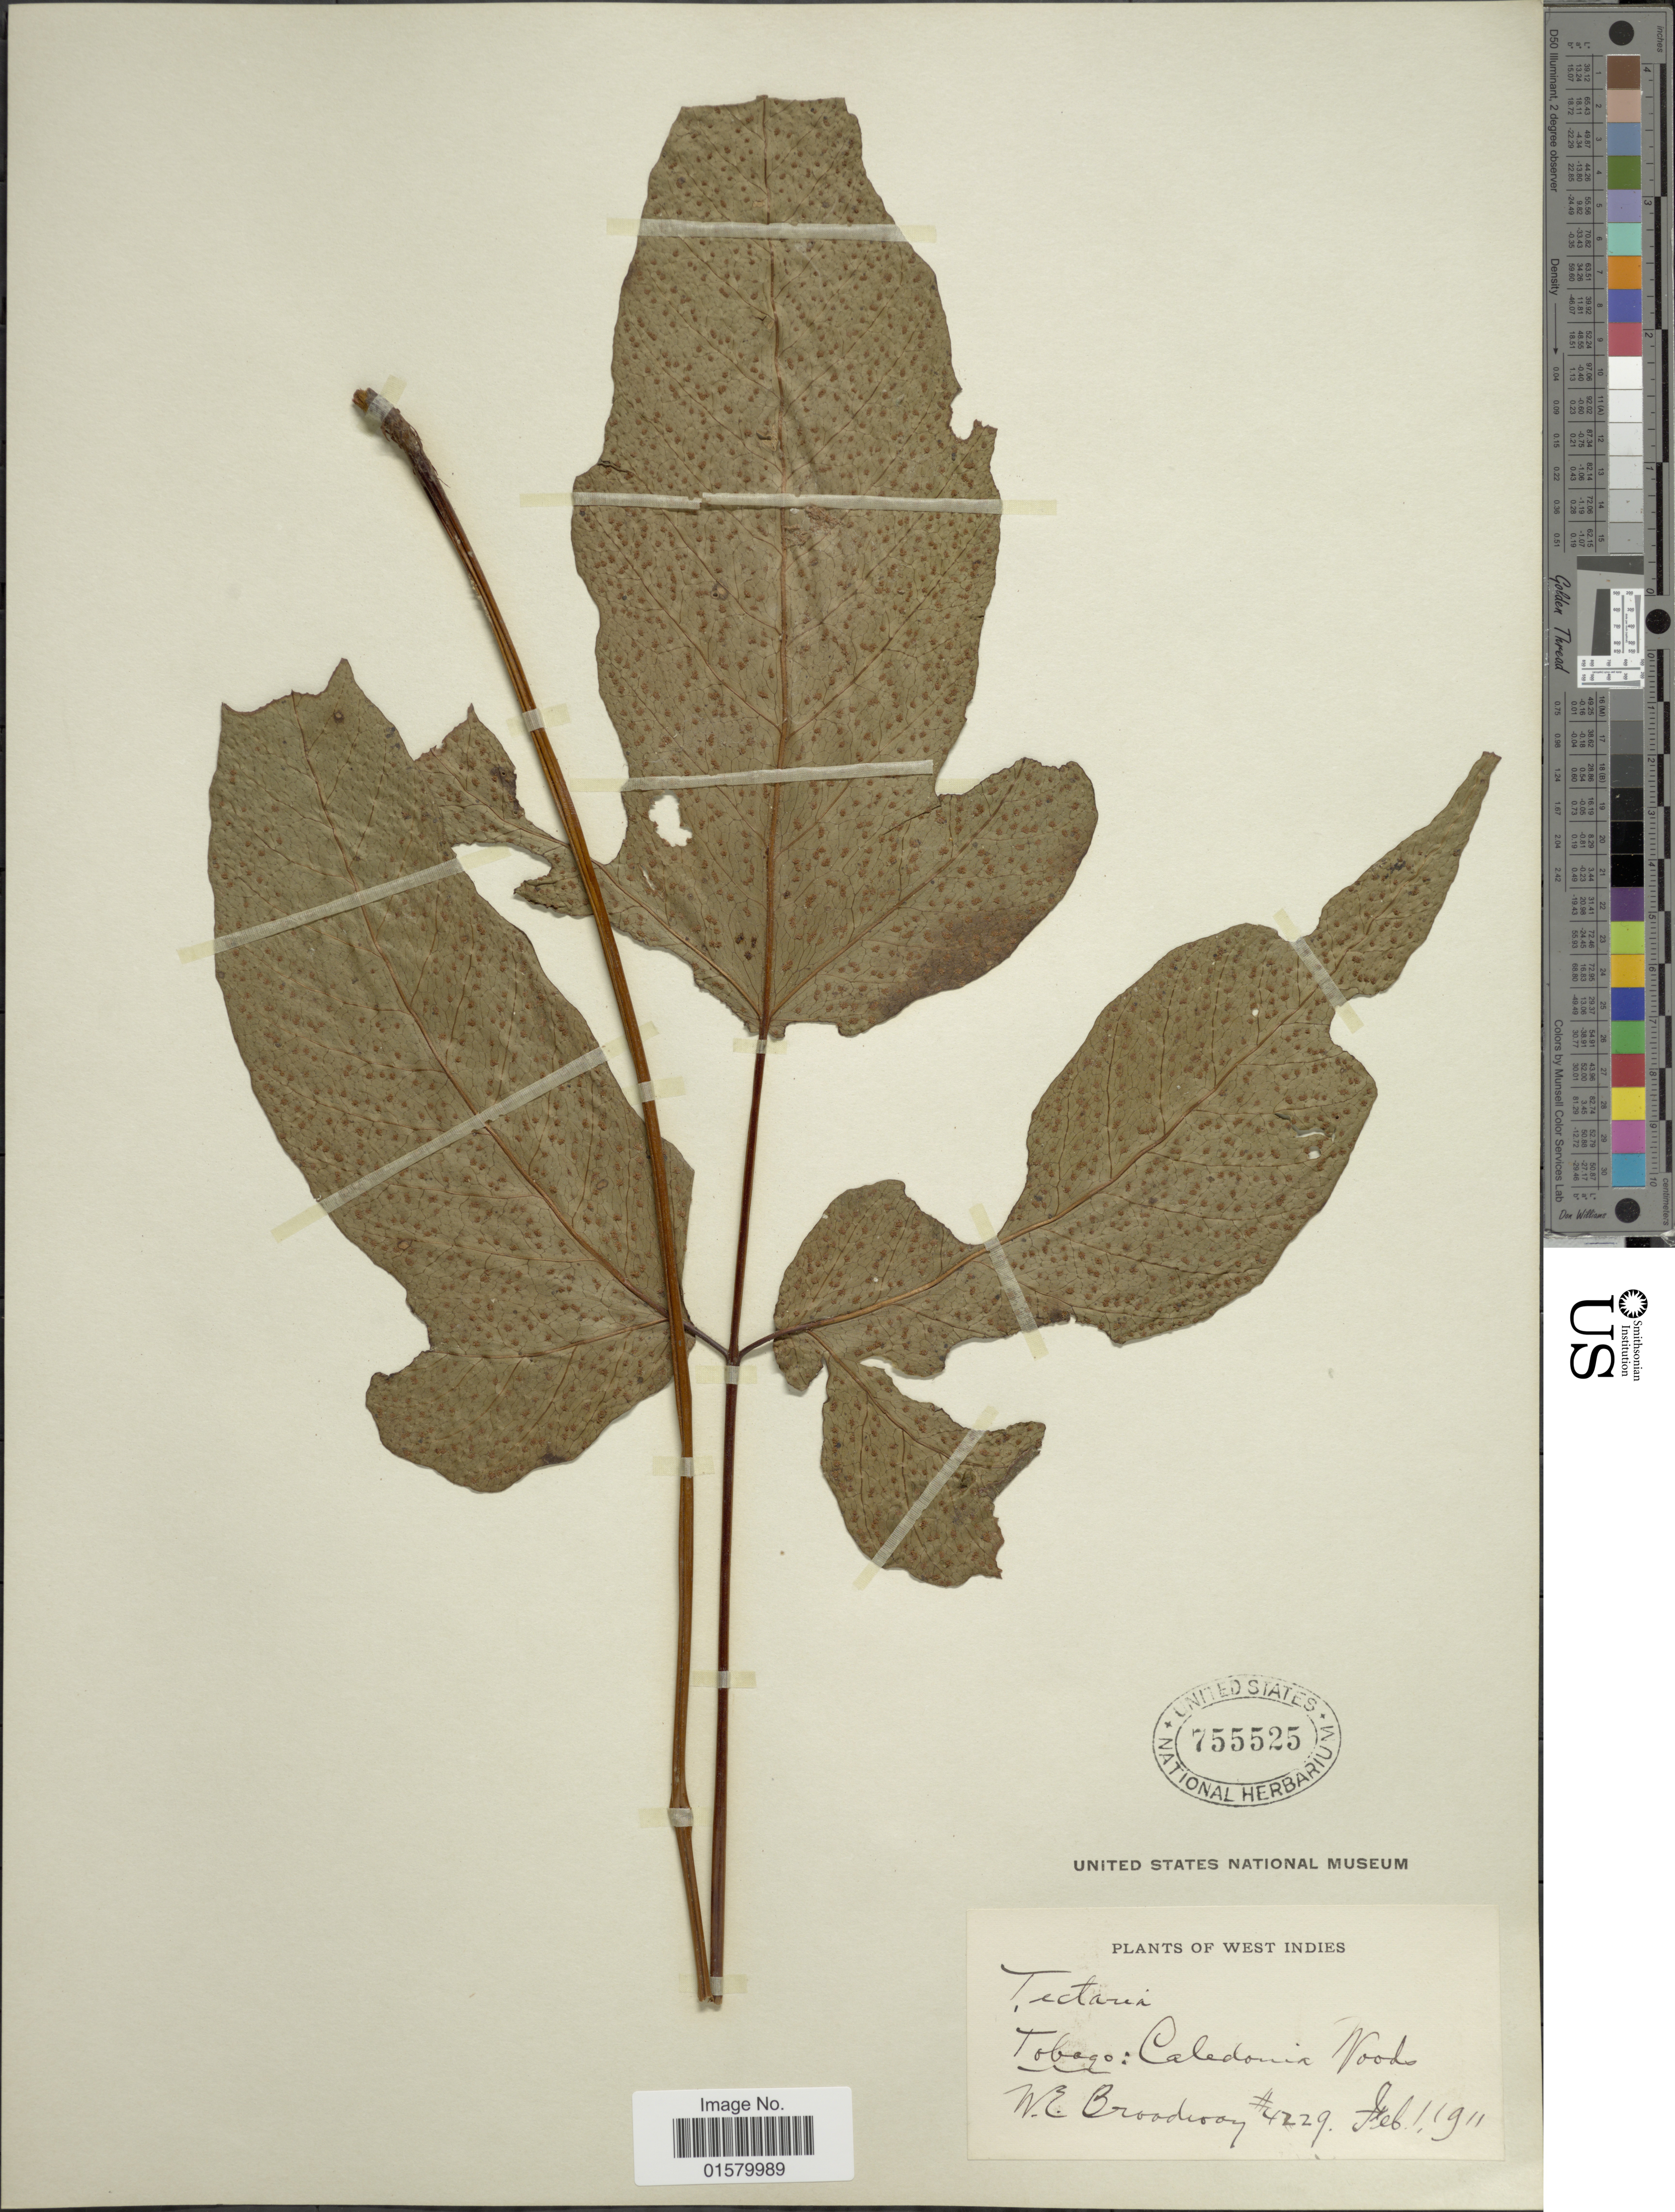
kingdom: Plantae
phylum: Tracheophyta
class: Polypodiopsida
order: Polypodiales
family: Tectariaceae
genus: Tectaria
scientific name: Tectaria trifoliata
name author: (L.) Cav.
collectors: W. E. Broadway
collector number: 4229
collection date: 1911-02-01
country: Trinidad and Tobago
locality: West Indies, Tobago: Caledonia Woods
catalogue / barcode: US 755525